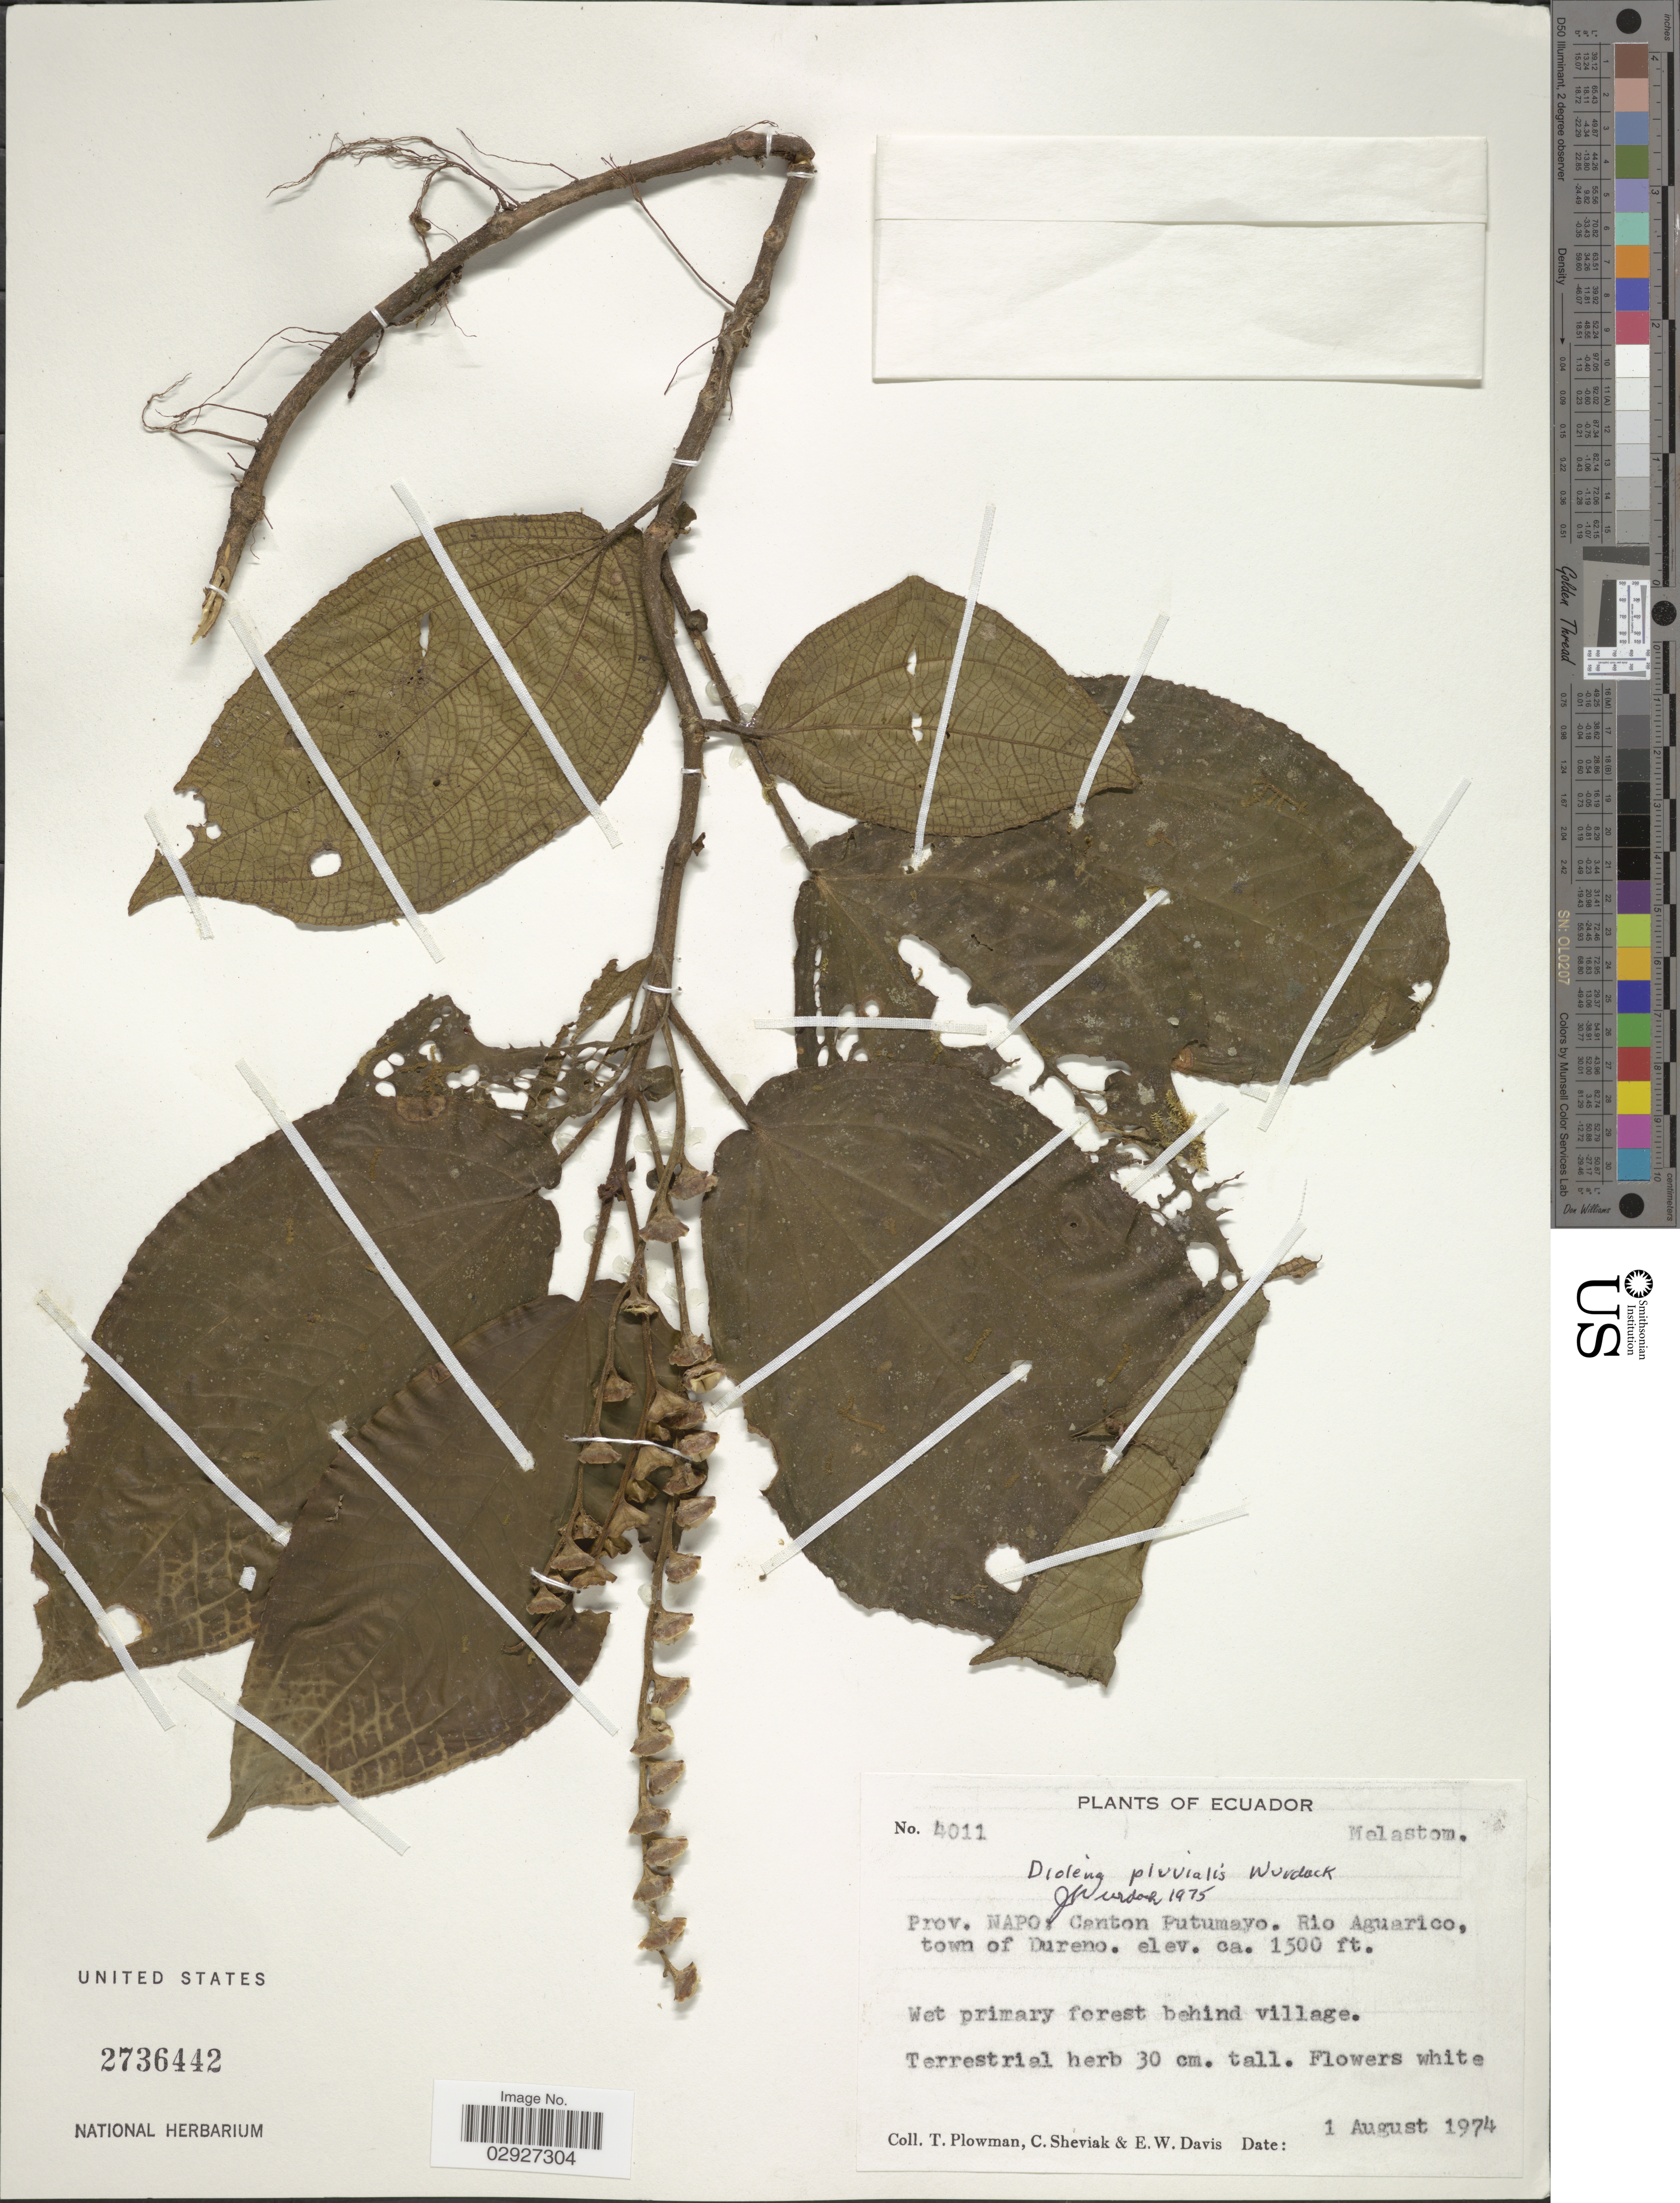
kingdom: Plantae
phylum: Tracheophyta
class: Magnoliopsida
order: Myrtales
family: Melastomataceae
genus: Triolena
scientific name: Triolena pluvialis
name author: (Wurdack) Wurdack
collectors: T. Plowman, C. J. Sheviak & E. W. Davis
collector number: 4011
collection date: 1974-08-01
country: Ecuador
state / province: Napo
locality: Prov. Napo, Canton Putumayo, Rio Aguarico, town of Dureno.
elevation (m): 457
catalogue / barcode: US 2736442